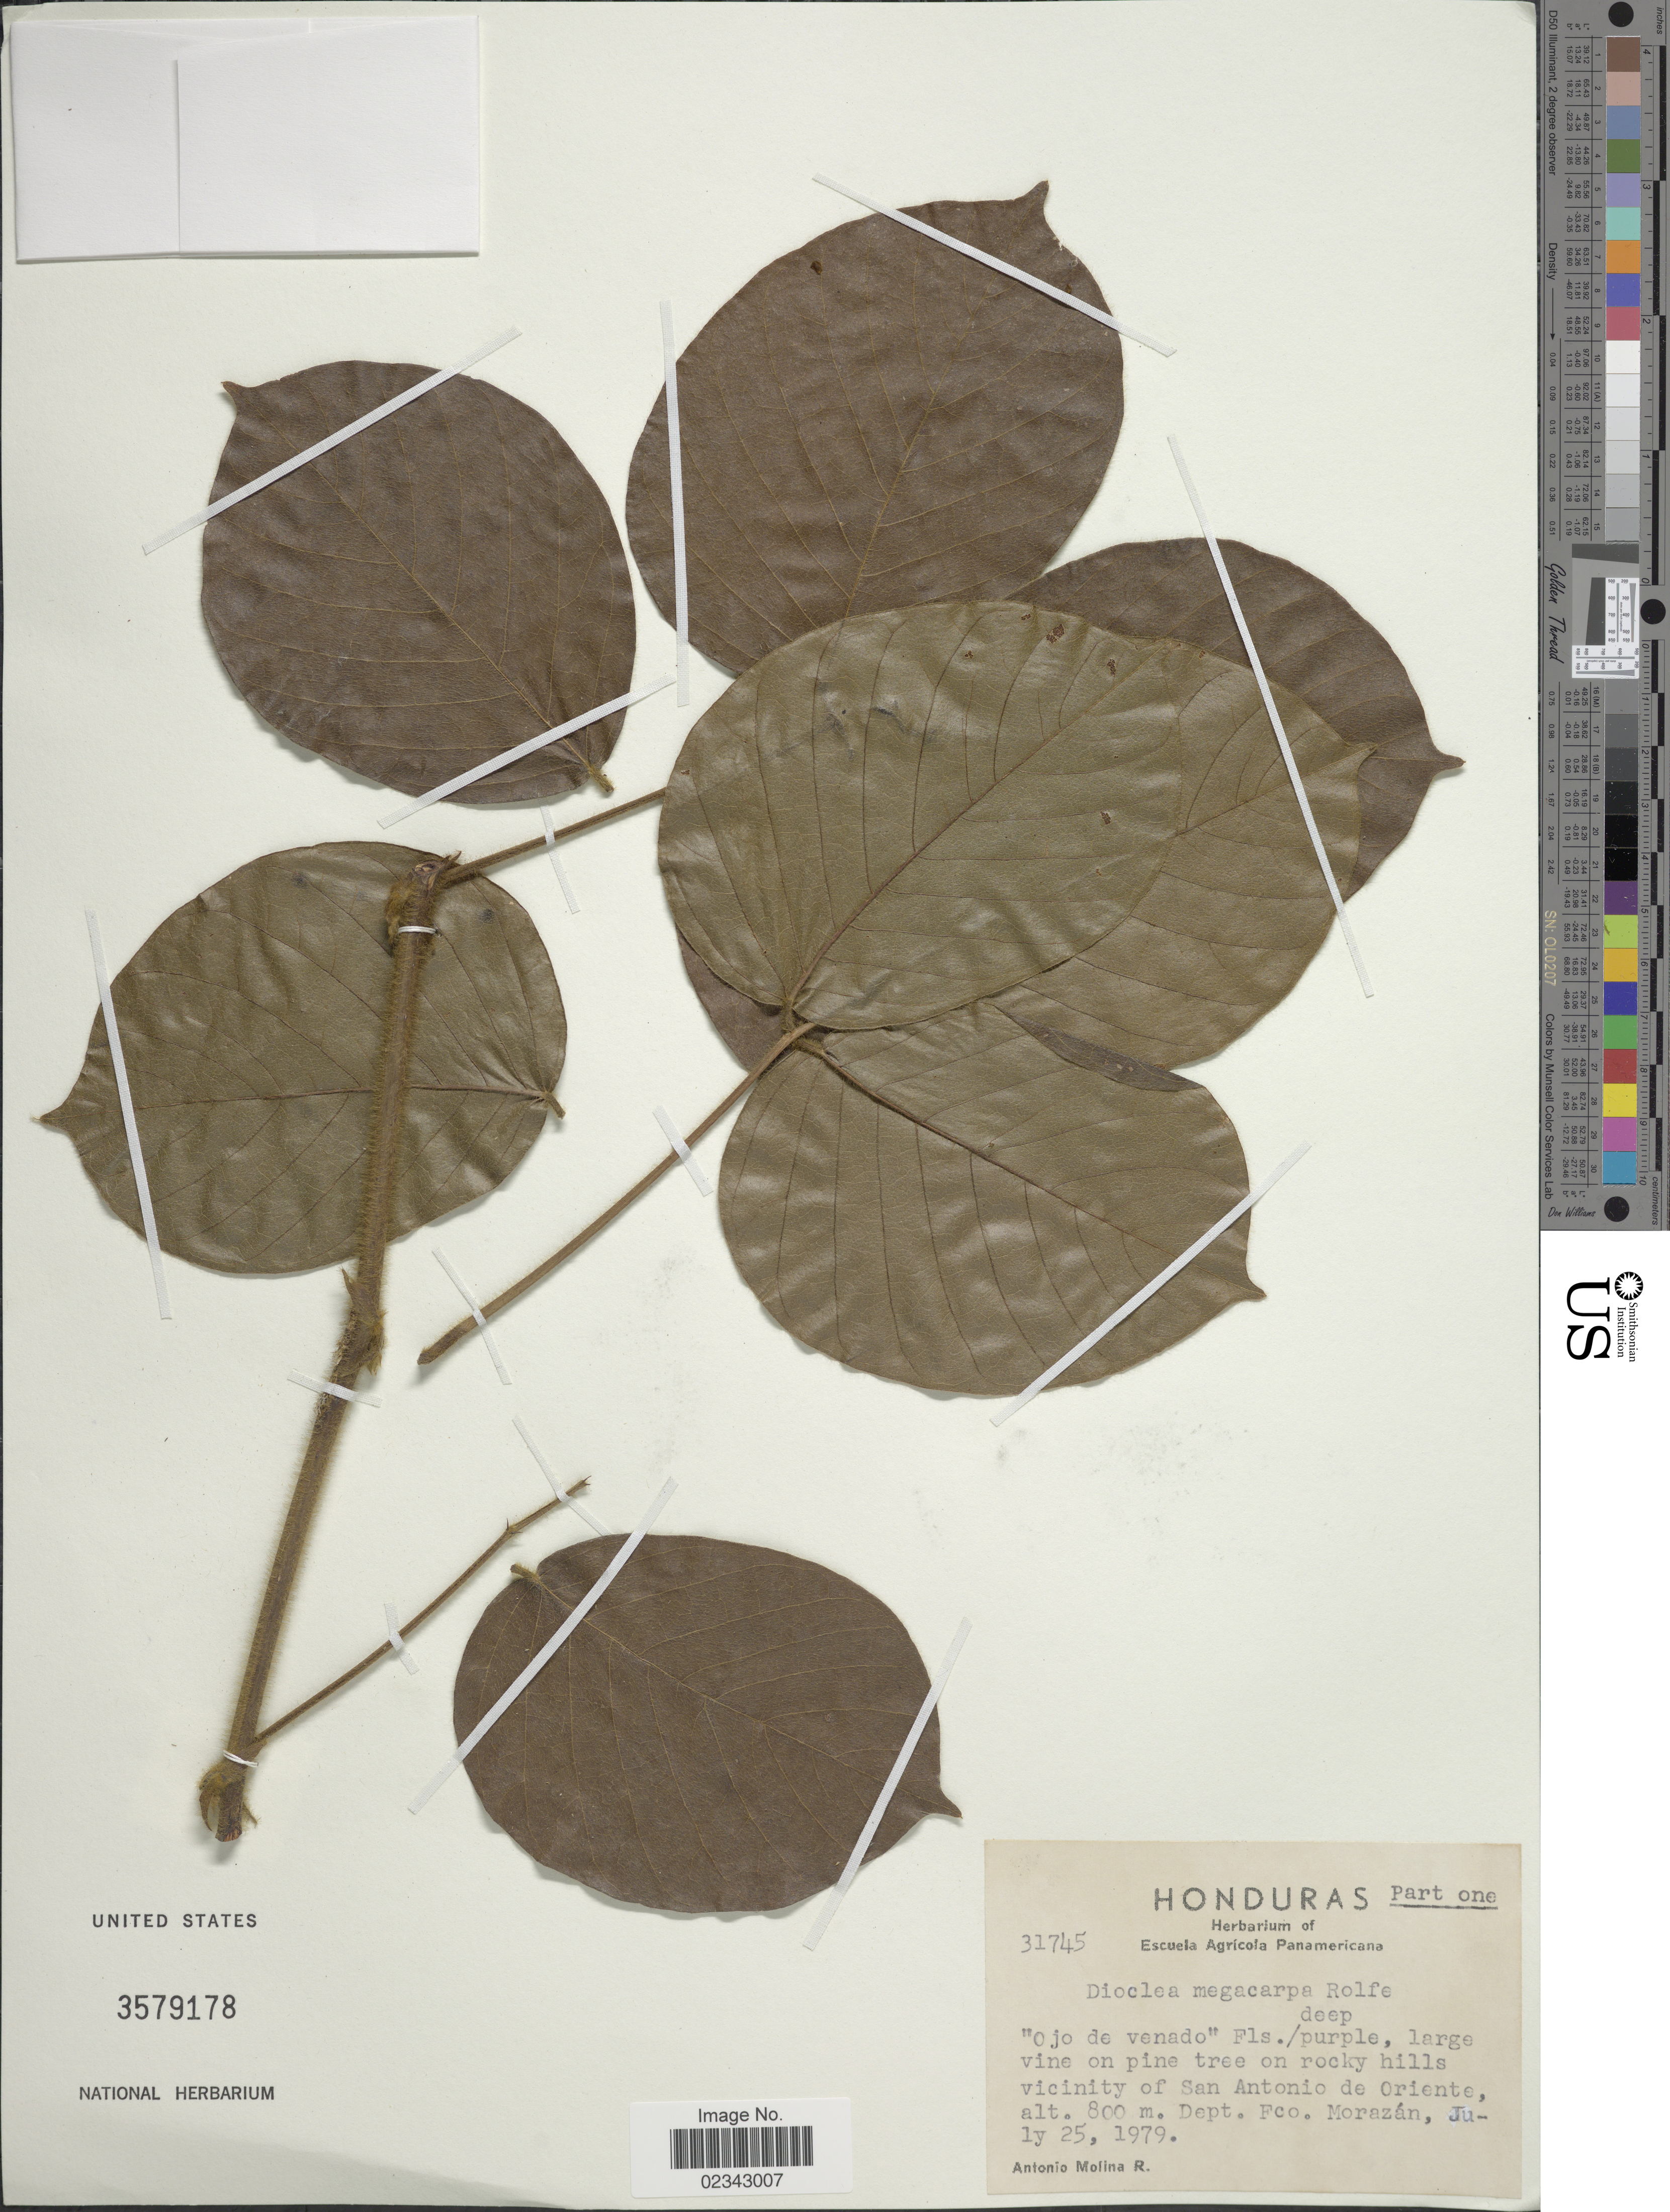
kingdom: Plantae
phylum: Tracheophyta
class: Magnoliopsida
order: Fabales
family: Fabaceae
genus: Macropsychanthus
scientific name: Macropsychanthus megacarpus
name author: (Rolfe) L.P. Queiroz & Snak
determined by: Strong, Mark T., (BOT), Smithsonian Institution - National Museum of Natural History (UNITED STATES)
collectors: A. Molina R.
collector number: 31745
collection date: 1979-07-25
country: Honduras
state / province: Fco. Morazán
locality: Large vine on pine tree on rocky hills vicinity of San Antonio de Oriente, Dept. Fco. Morazán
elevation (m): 800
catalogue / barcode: US 3579178